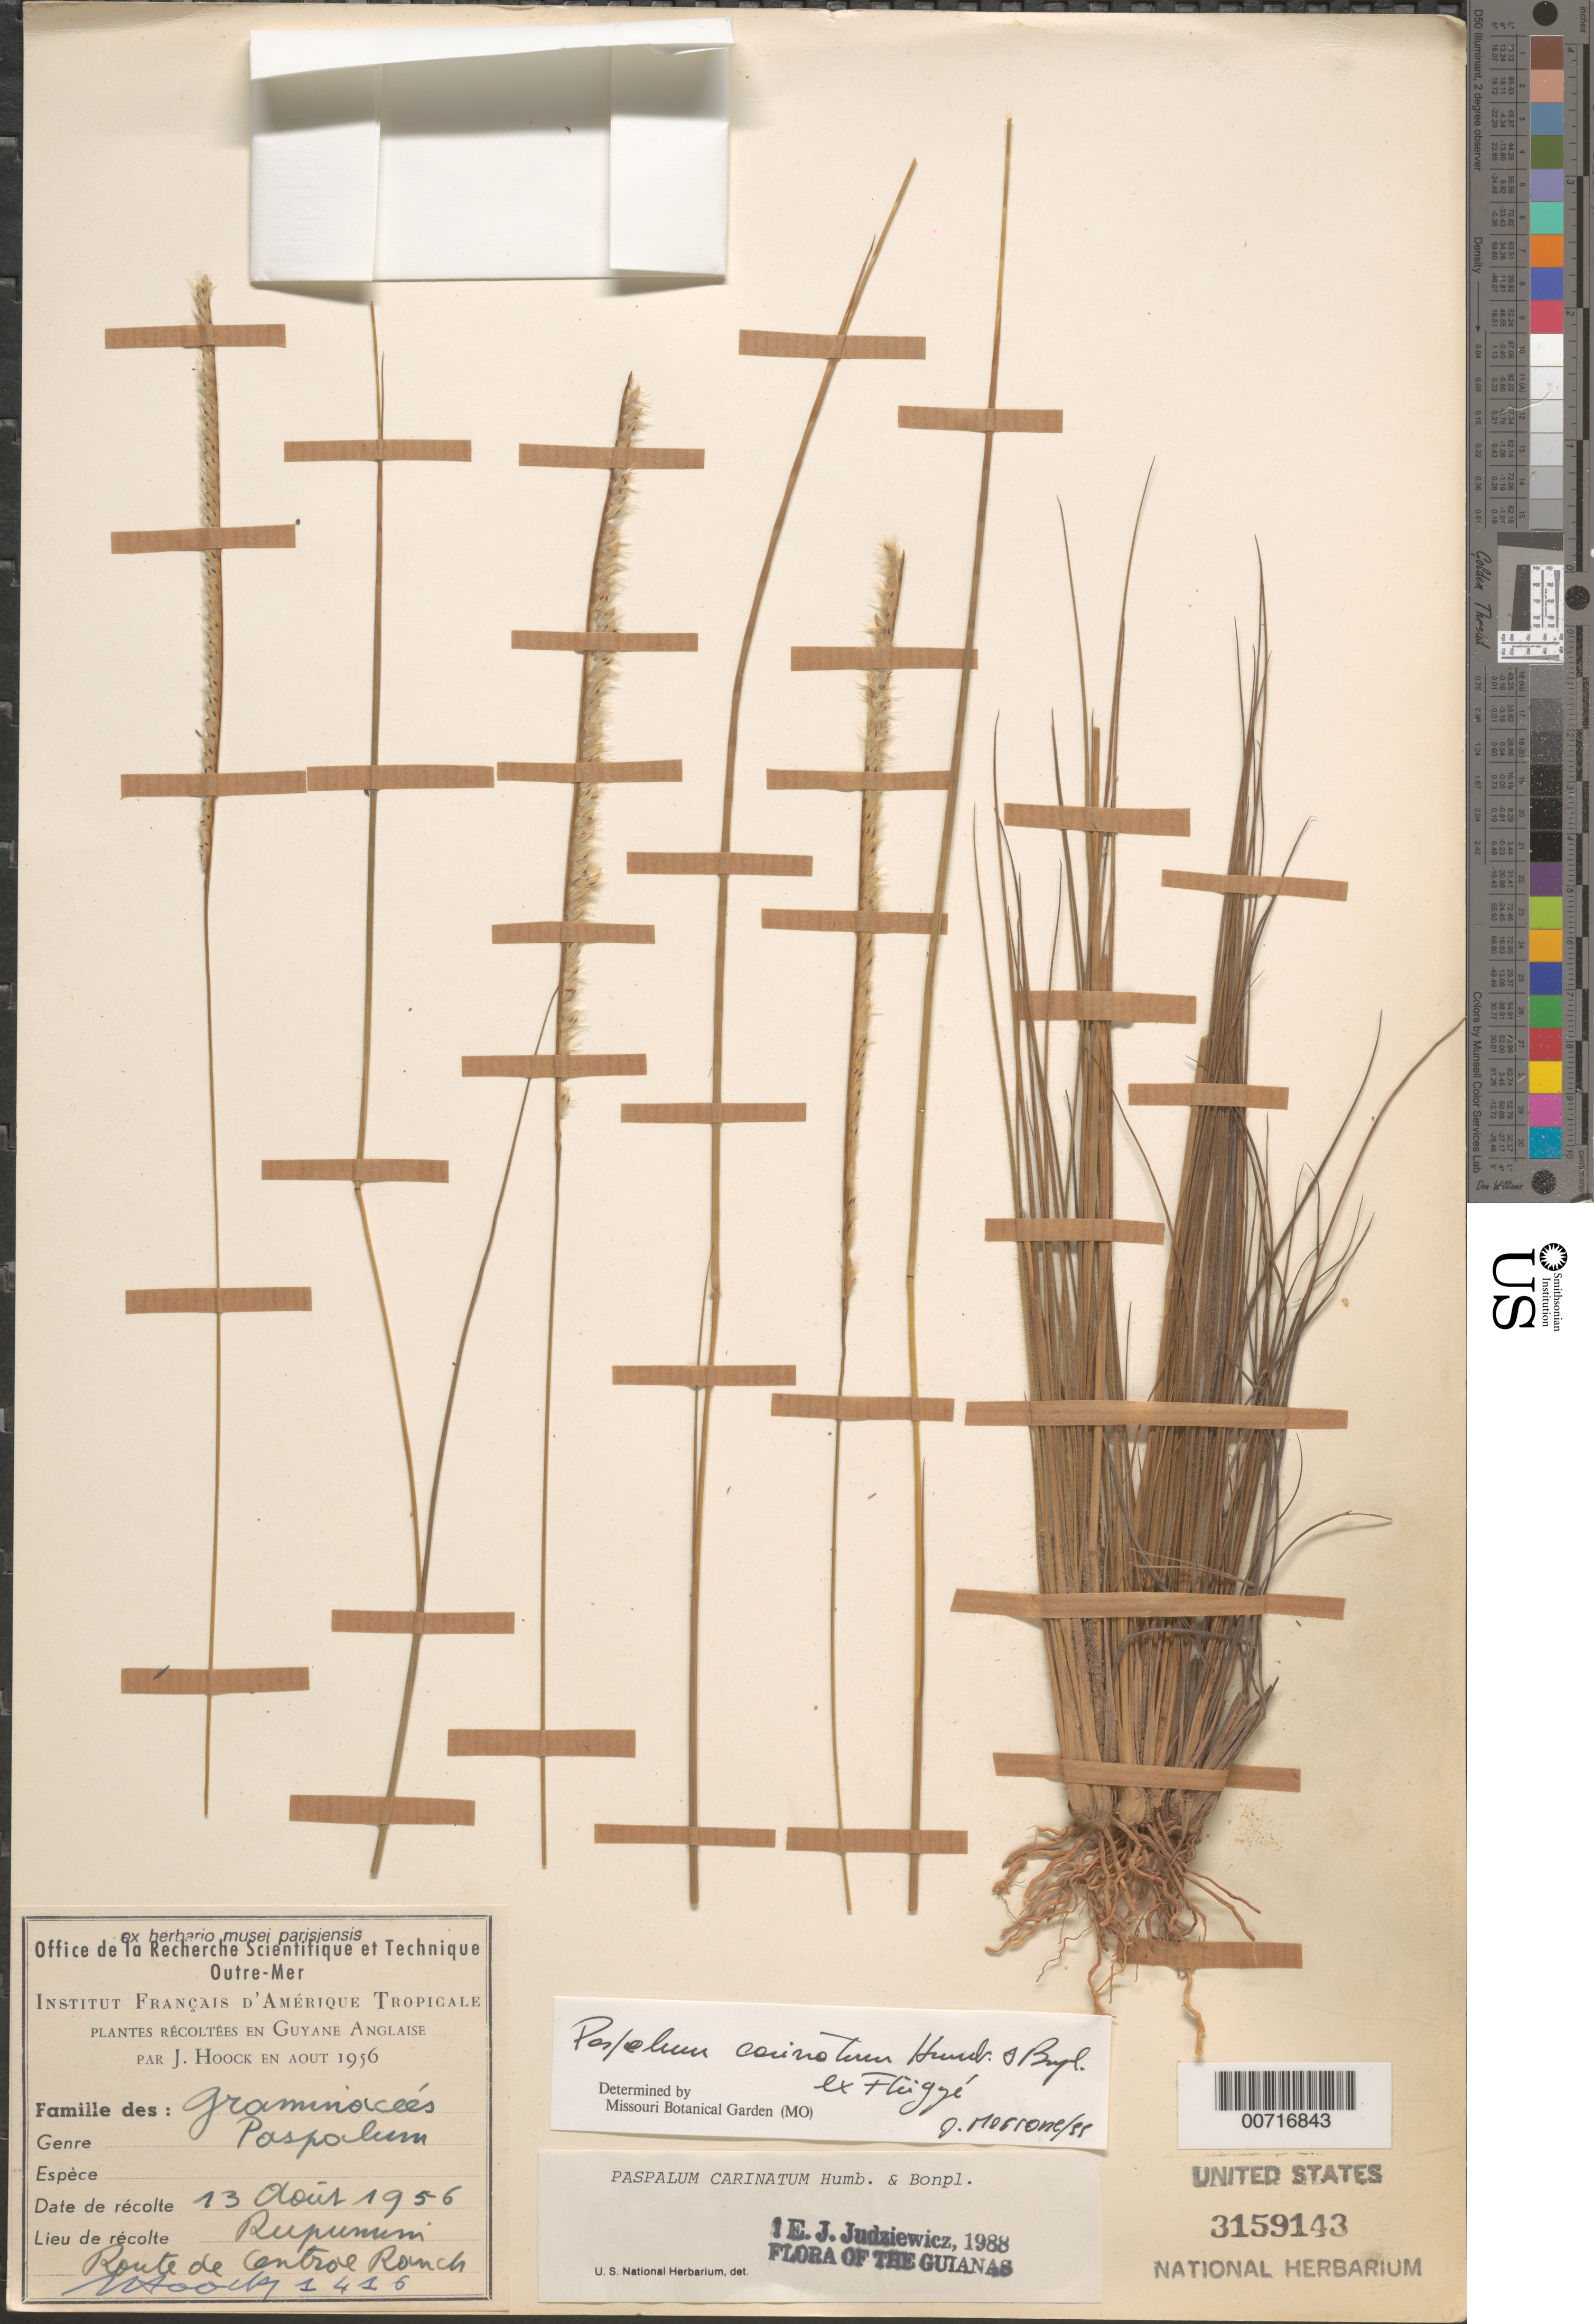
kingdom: Plantae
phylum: Tracheophyta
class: Liliopsida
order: Poales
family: Poaceae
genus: Paspalum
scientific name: Paspalum carinatum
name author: Humb. & Bonpl. ex Flüggé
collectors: J. Hoock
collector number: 1416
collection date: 1956-08-13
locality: Rupumum. [interpreted] Route de Control Ranch.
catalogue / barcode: US 3159143